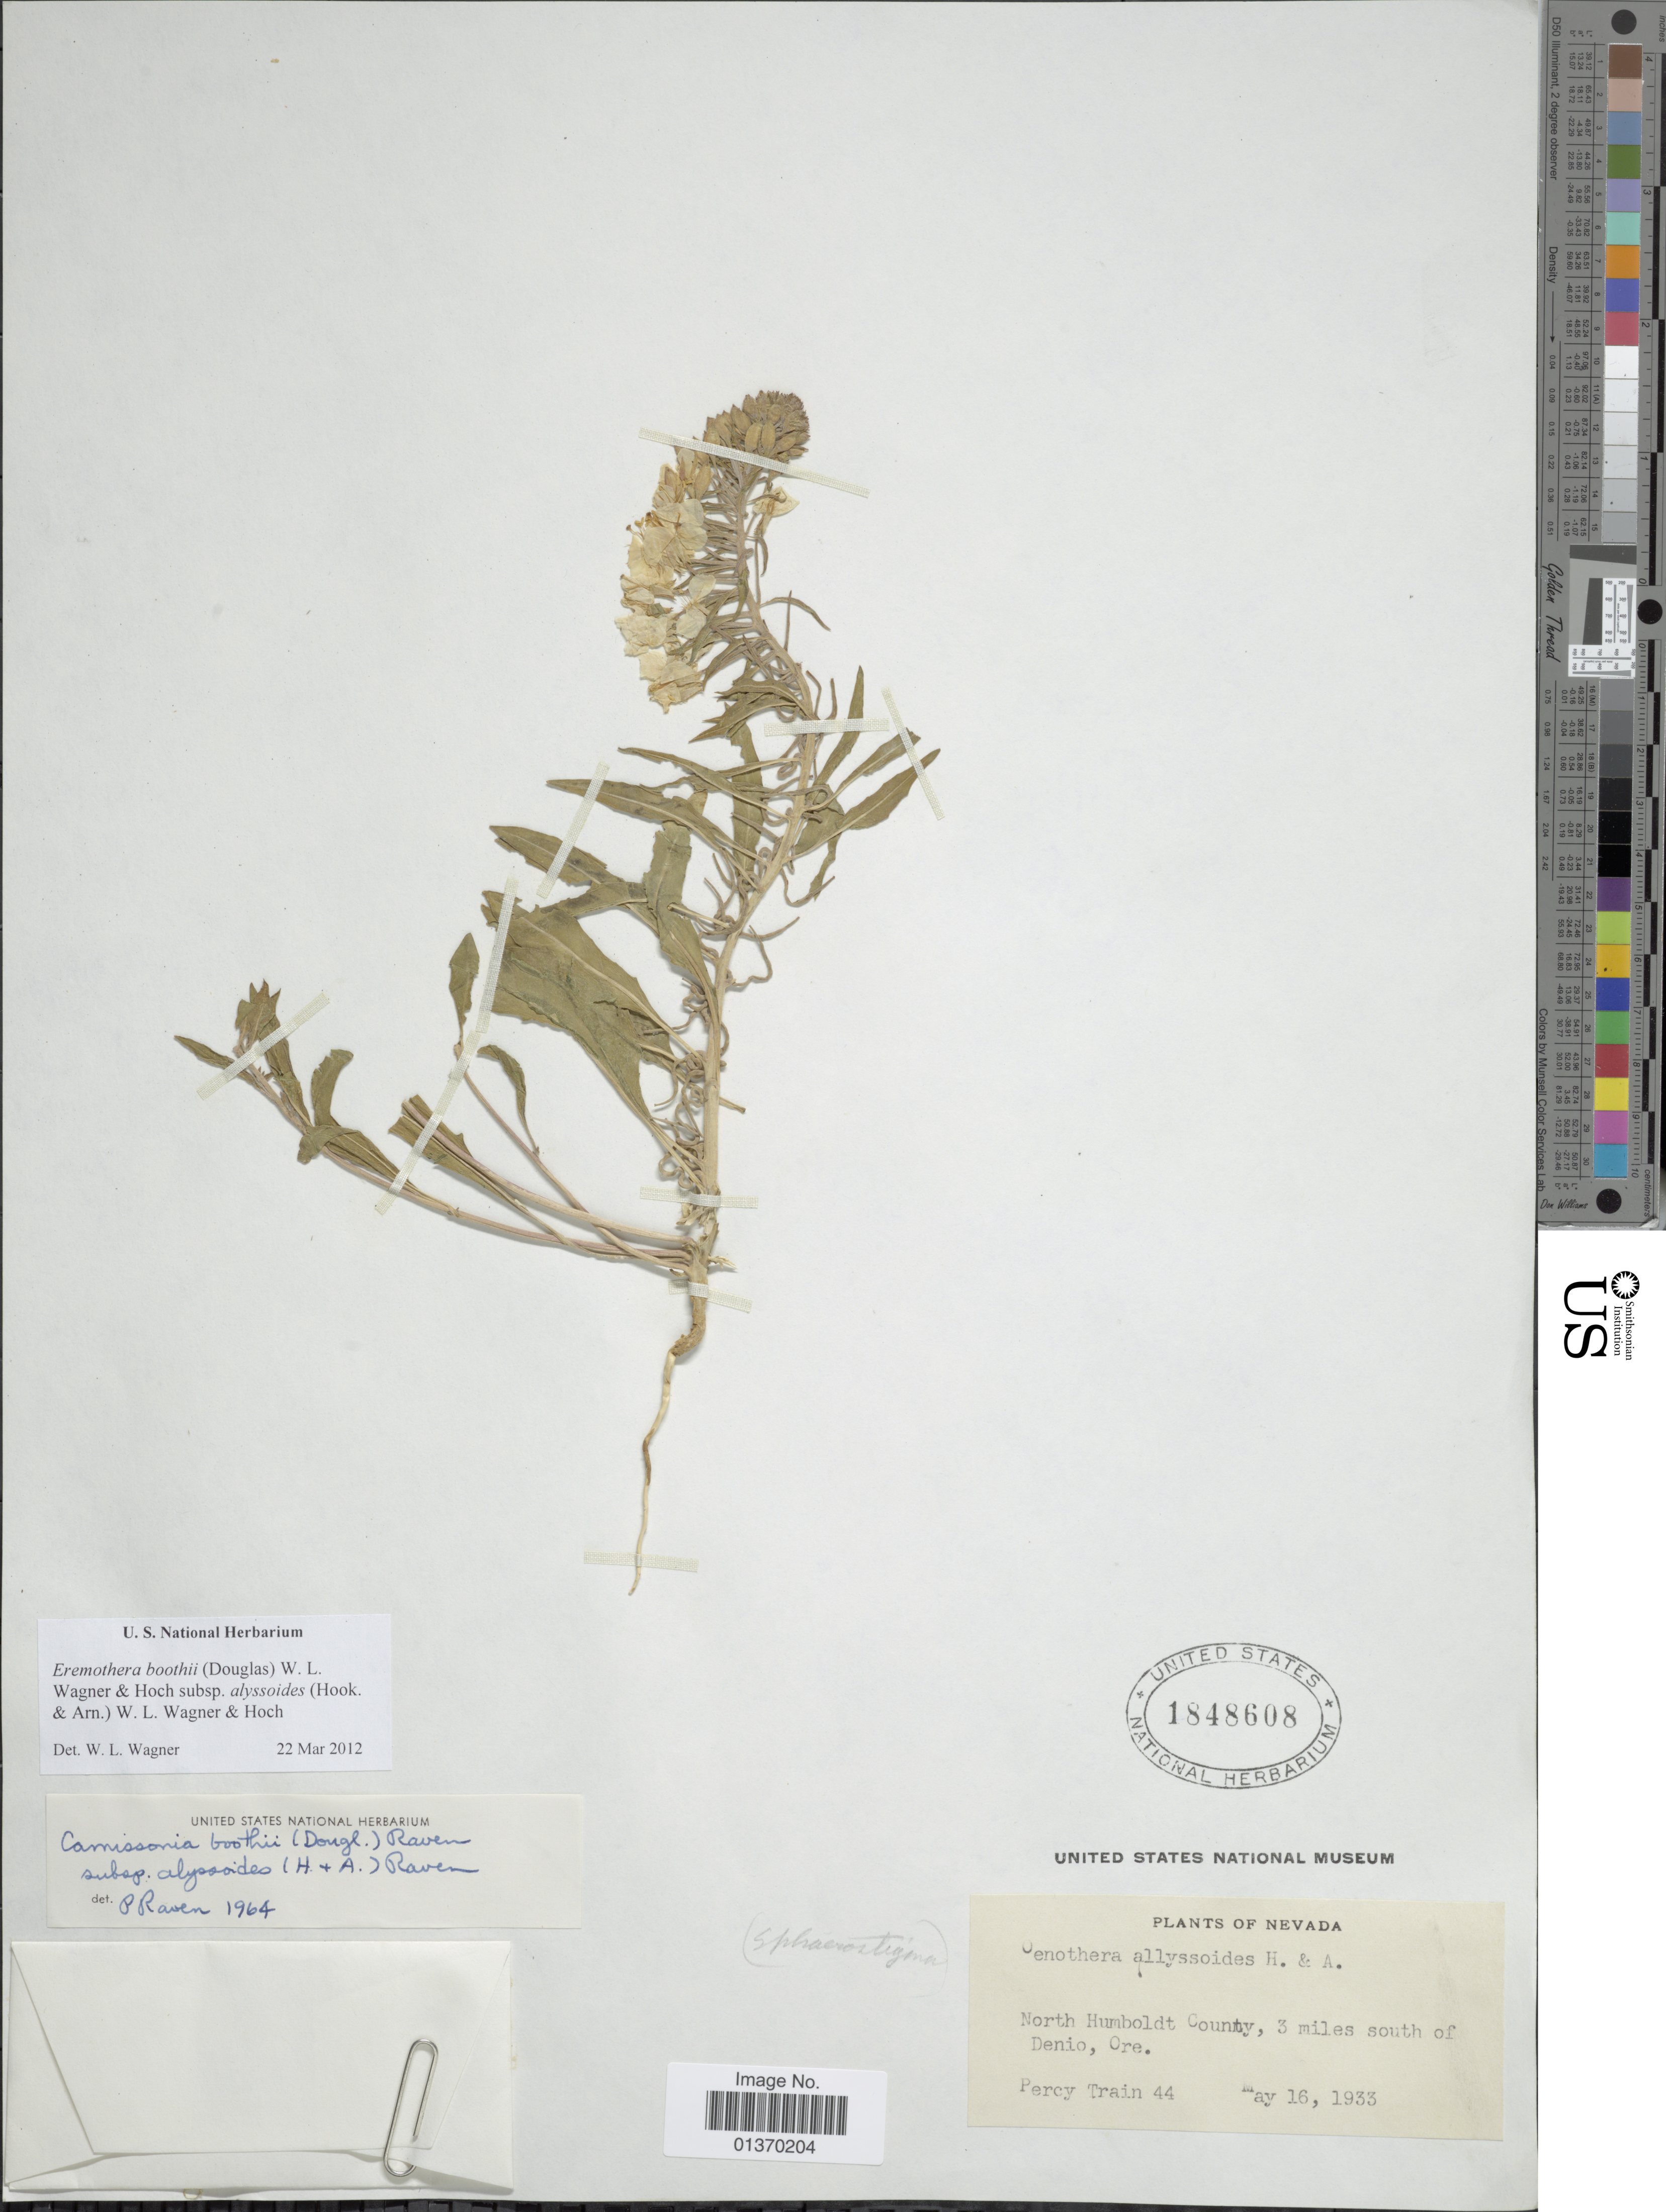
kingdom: Plantae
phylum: Tracheophyta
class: Magnoliopsida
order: Myrtales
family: Onagraceae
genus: Eremothera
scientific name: Eremothera boothii subsp. alyssoides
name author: (Hook. & Arn.) W.L. Wagner & Hoch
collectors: P. Train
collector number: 44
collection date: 1933-05-16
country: United States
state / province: Nevada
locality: North Humboldt County, 3 miles south of Denio, Ore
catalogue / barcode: US 1848608